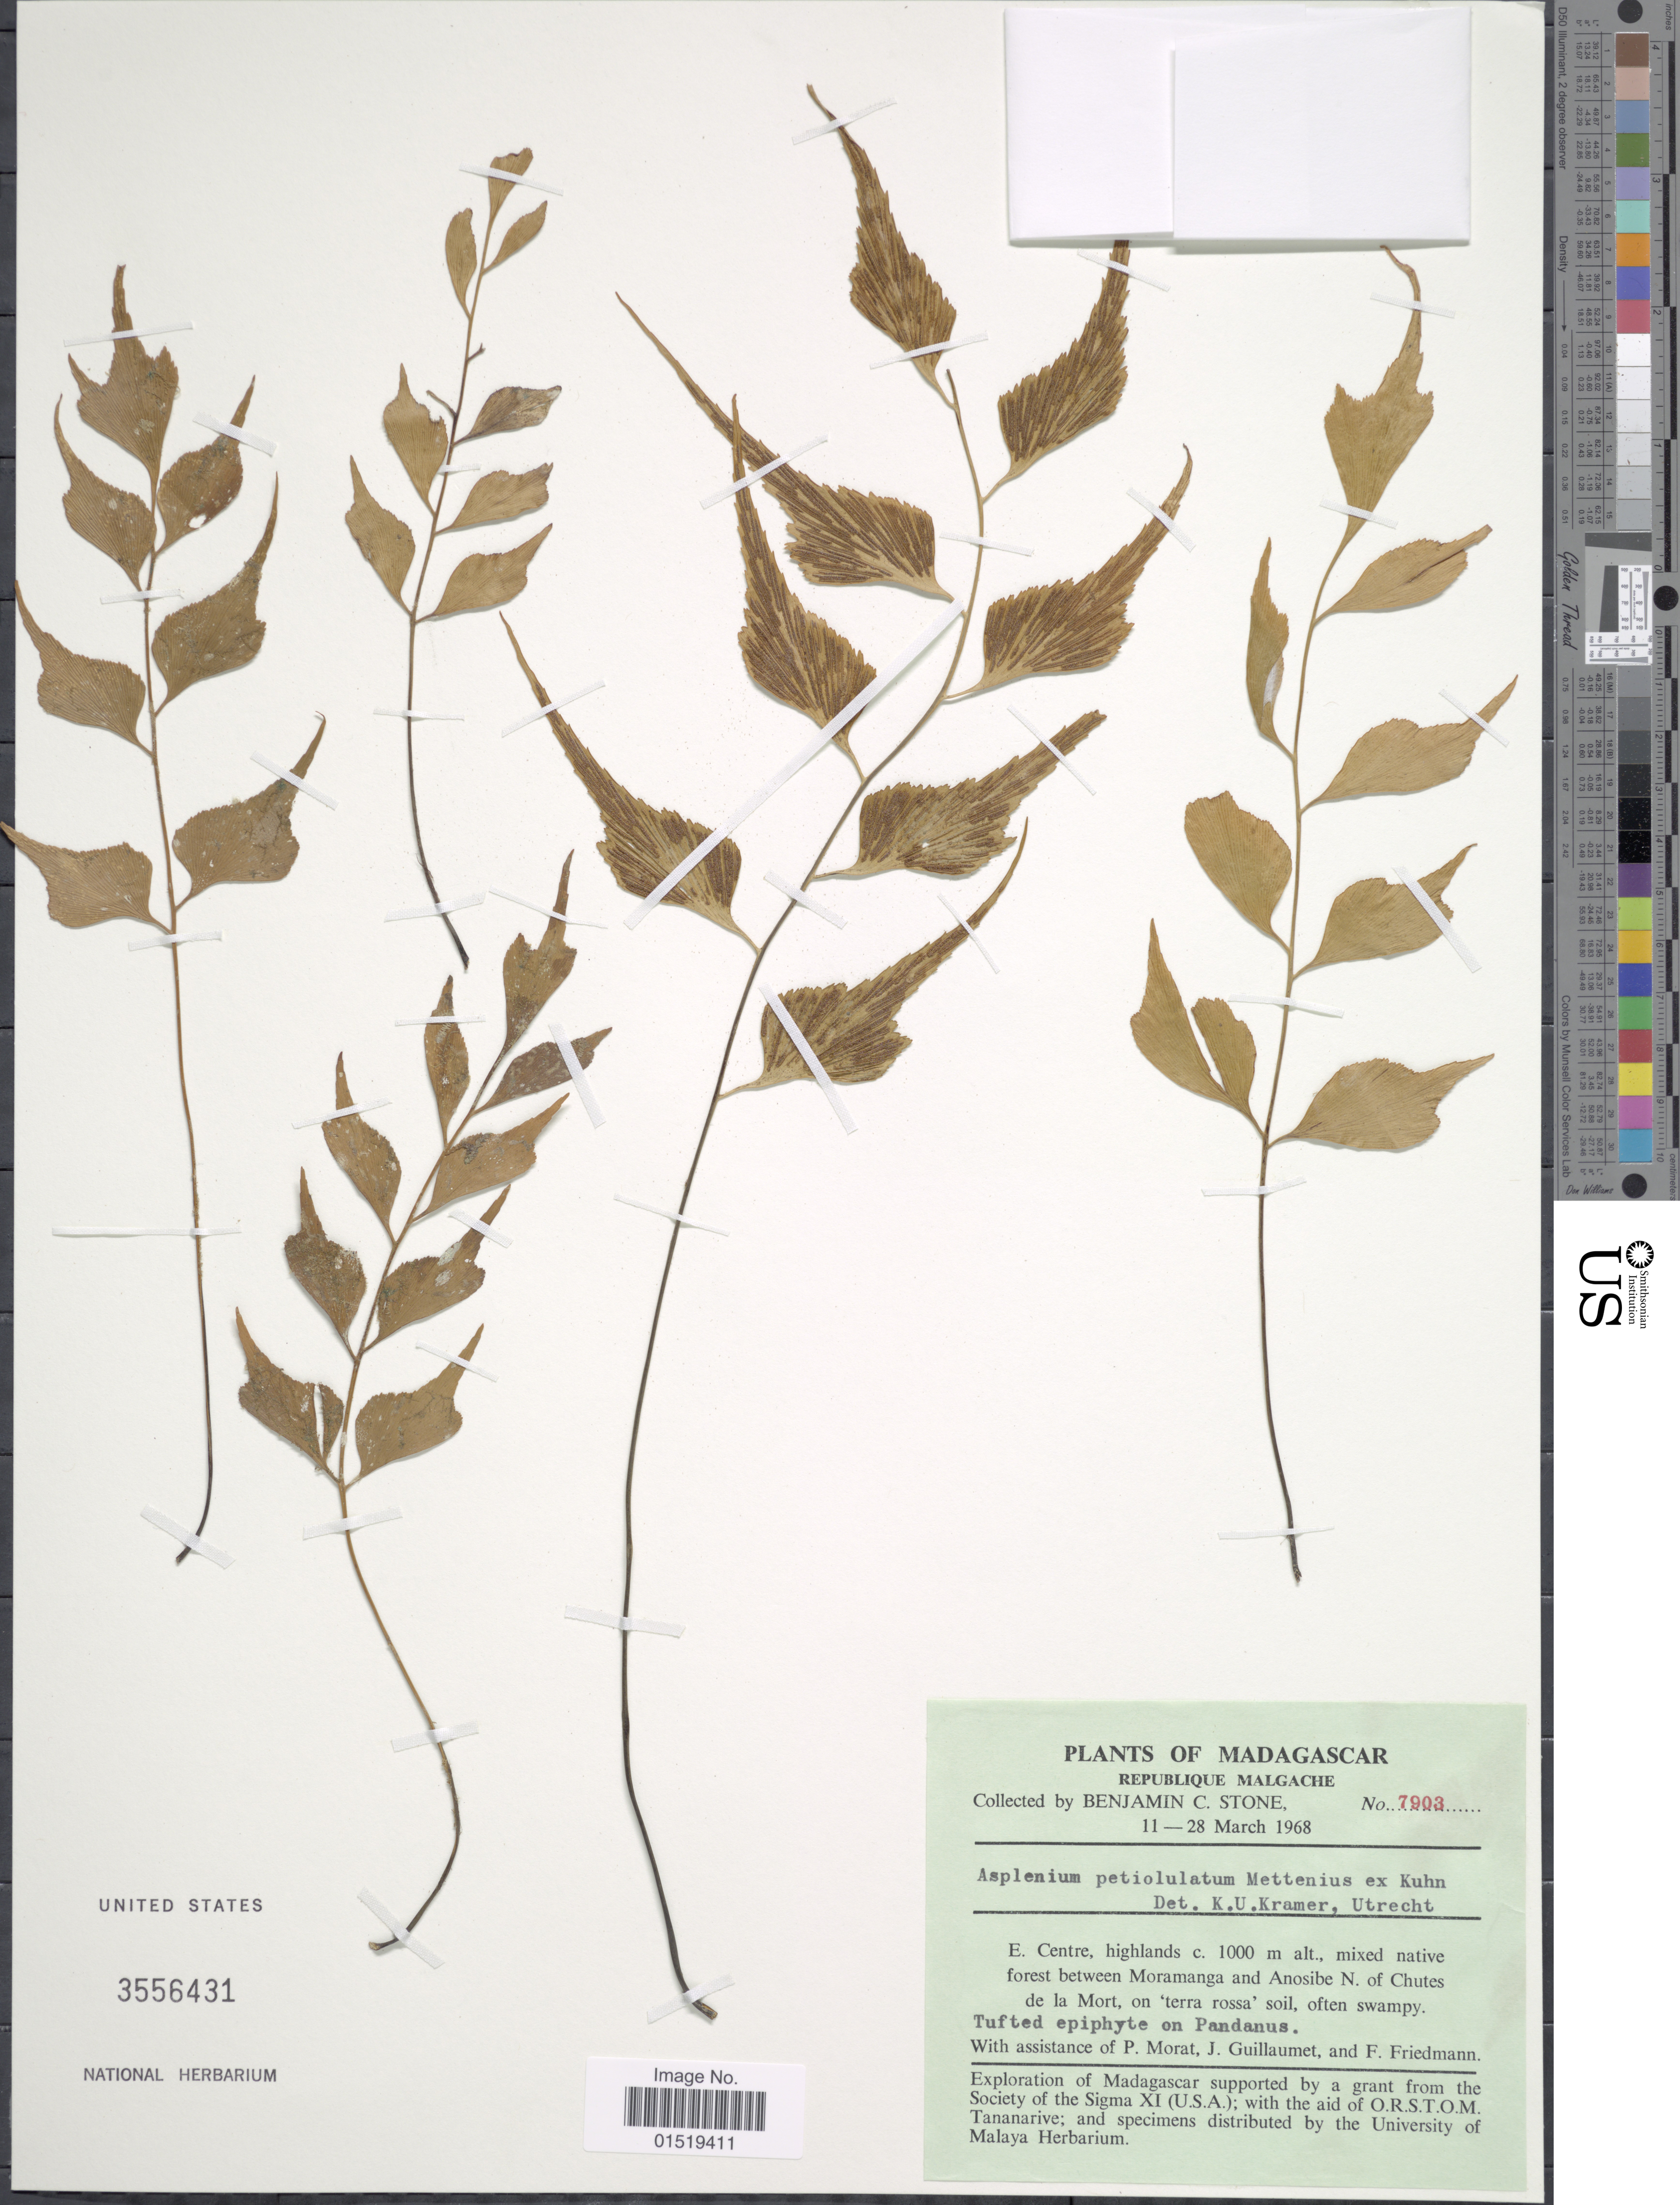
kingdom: Plantae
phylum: Tracheophyta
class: Polypodiopsida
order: Polypodiales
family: Aspleniaceae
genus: Asplenium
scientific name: Asplenium petiolulatum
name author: Mett.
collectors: B. C. Stone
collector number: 7903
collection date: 1968-03-11/1968-03-28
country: Madagascar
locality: Republique Malgache. E. Centre, highlands, mixed native forest between Moramanga and Anosibe N. of Chutes de la Mort.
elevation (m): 1000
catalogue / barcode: US 3556431